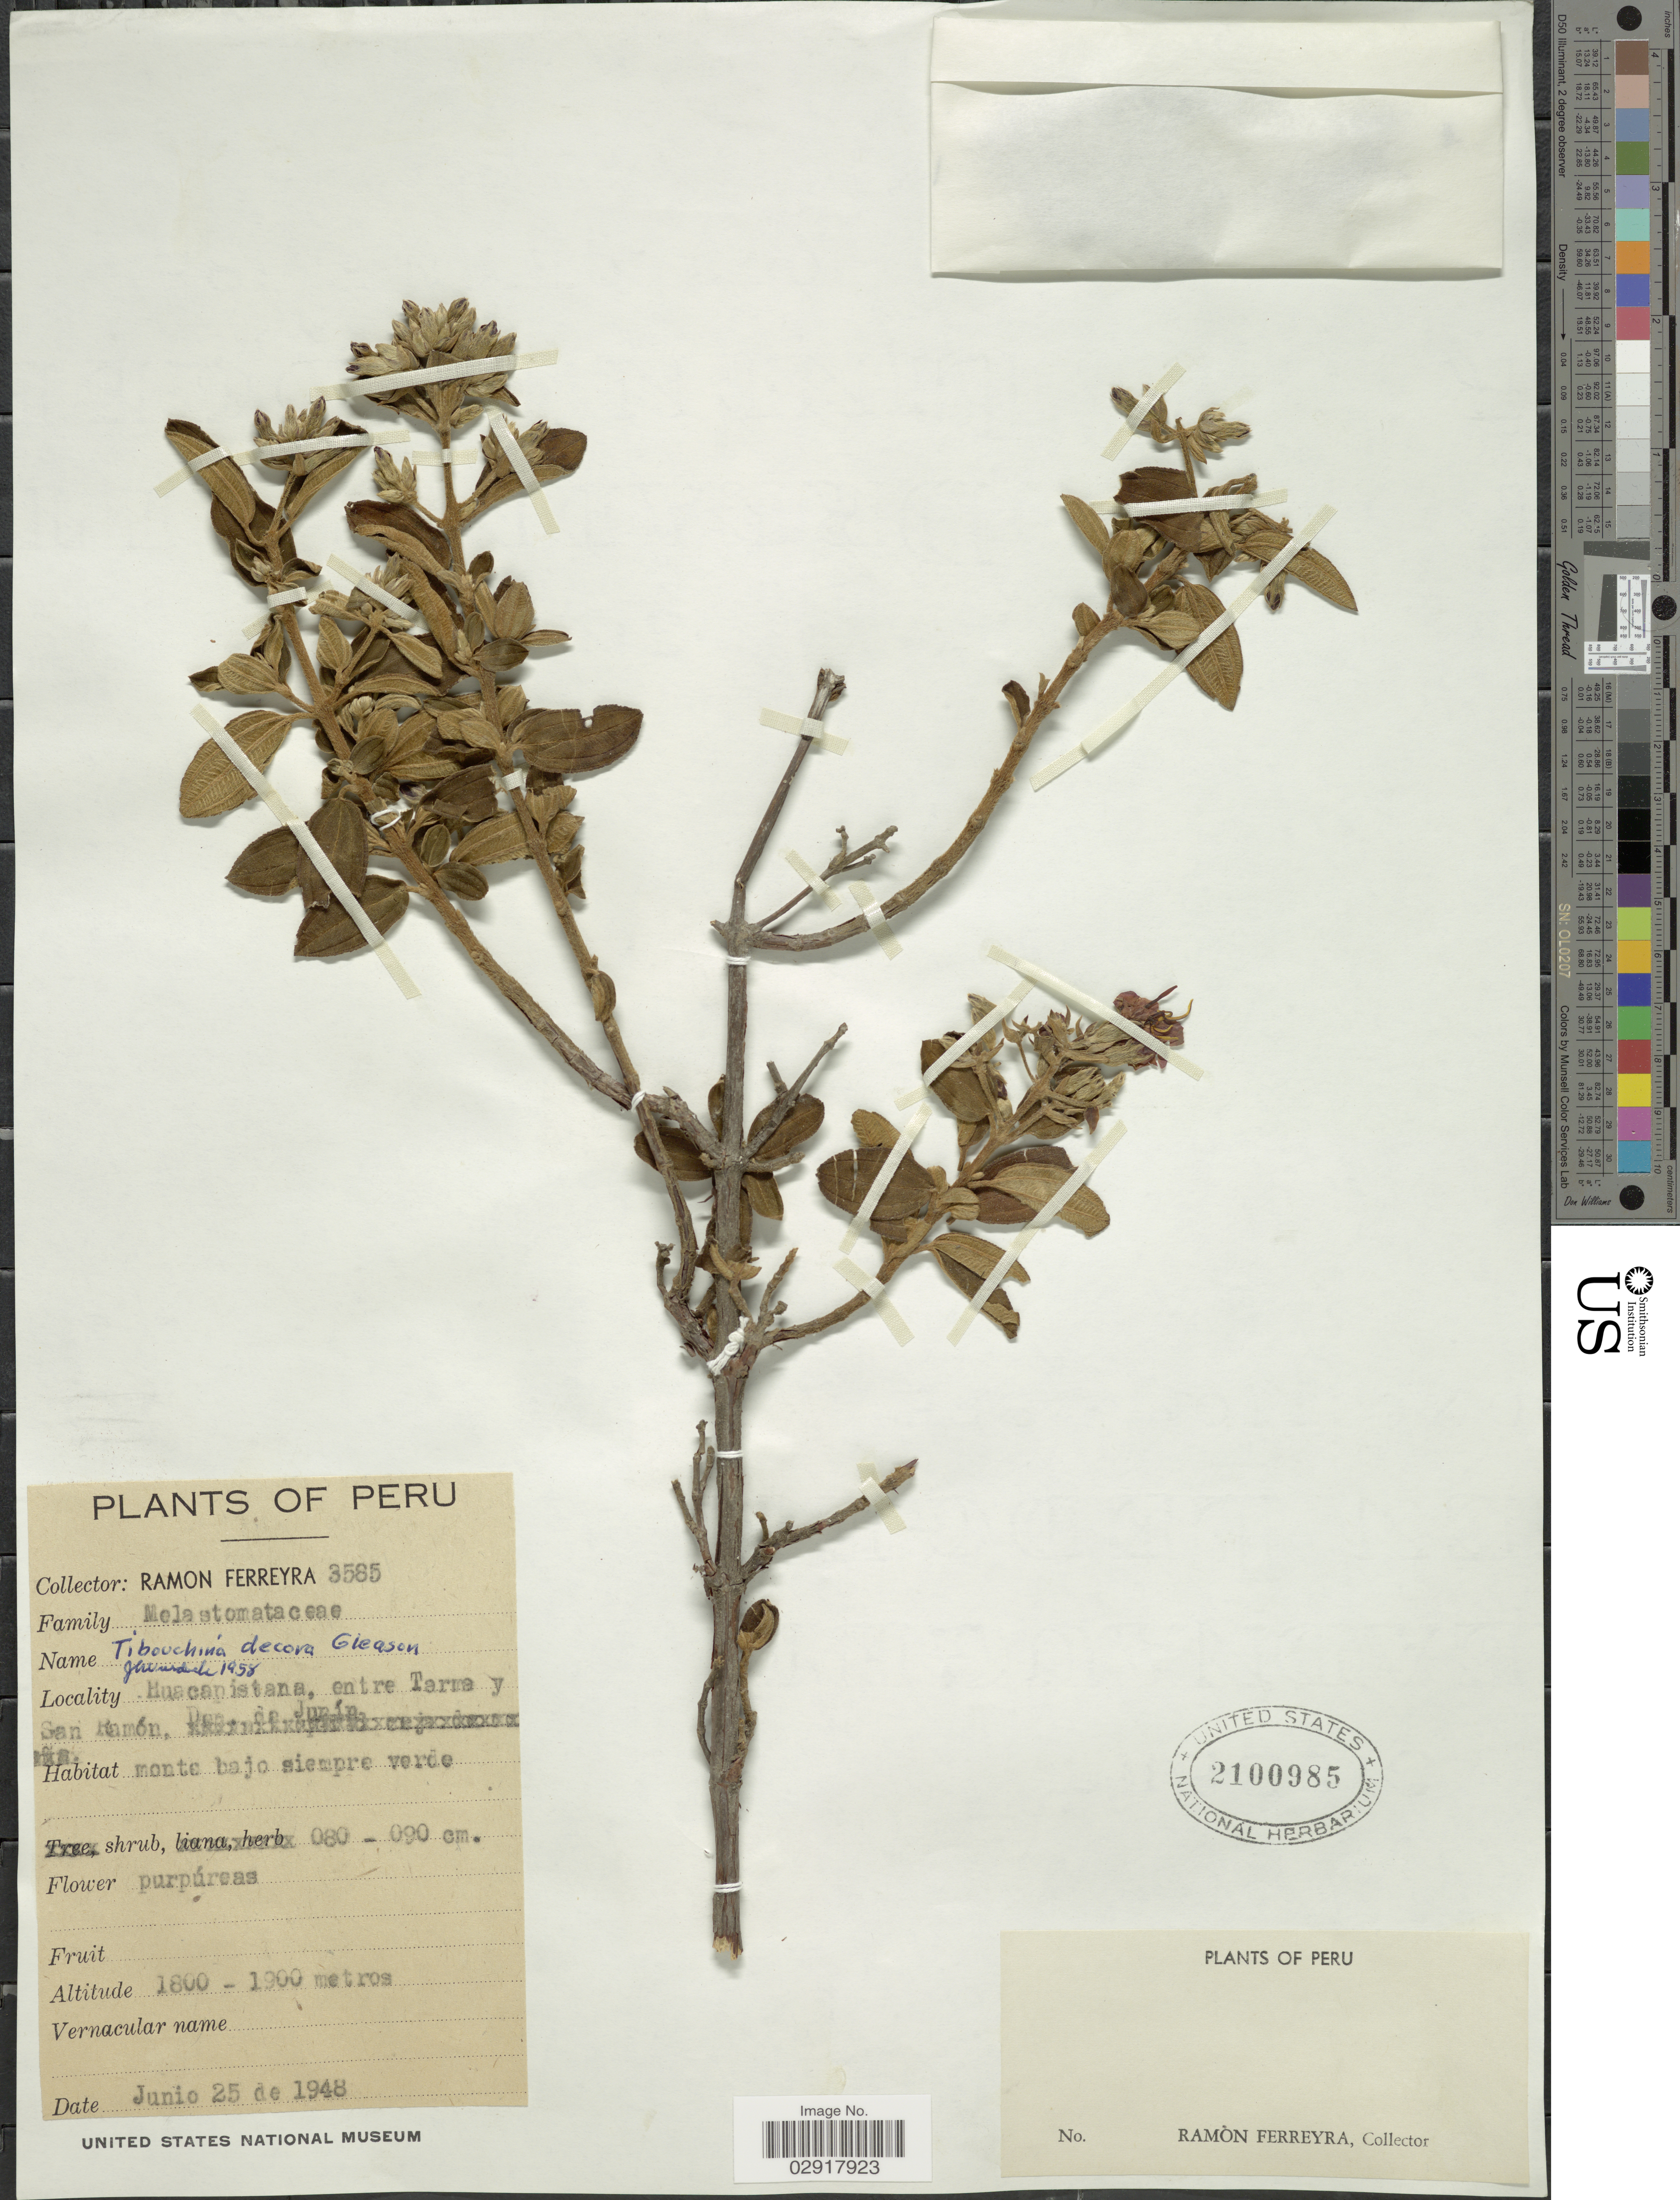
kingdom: Plantae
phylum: Tracheophyta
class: Magnoliopsida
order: Myrtales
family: Melastomataceae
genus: Chaetogastra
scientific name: Chaetogastra decora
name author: (Gleason) P.J.F. Guim. & Michelang.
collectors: R. A. Ferreyra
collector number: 3585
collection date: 1948-06-25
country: Peru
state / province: Junín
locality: Huacapistana, entre Tarma y San Ram;on, Dep. de Junín.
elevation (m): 1800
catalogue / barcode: US 2100985